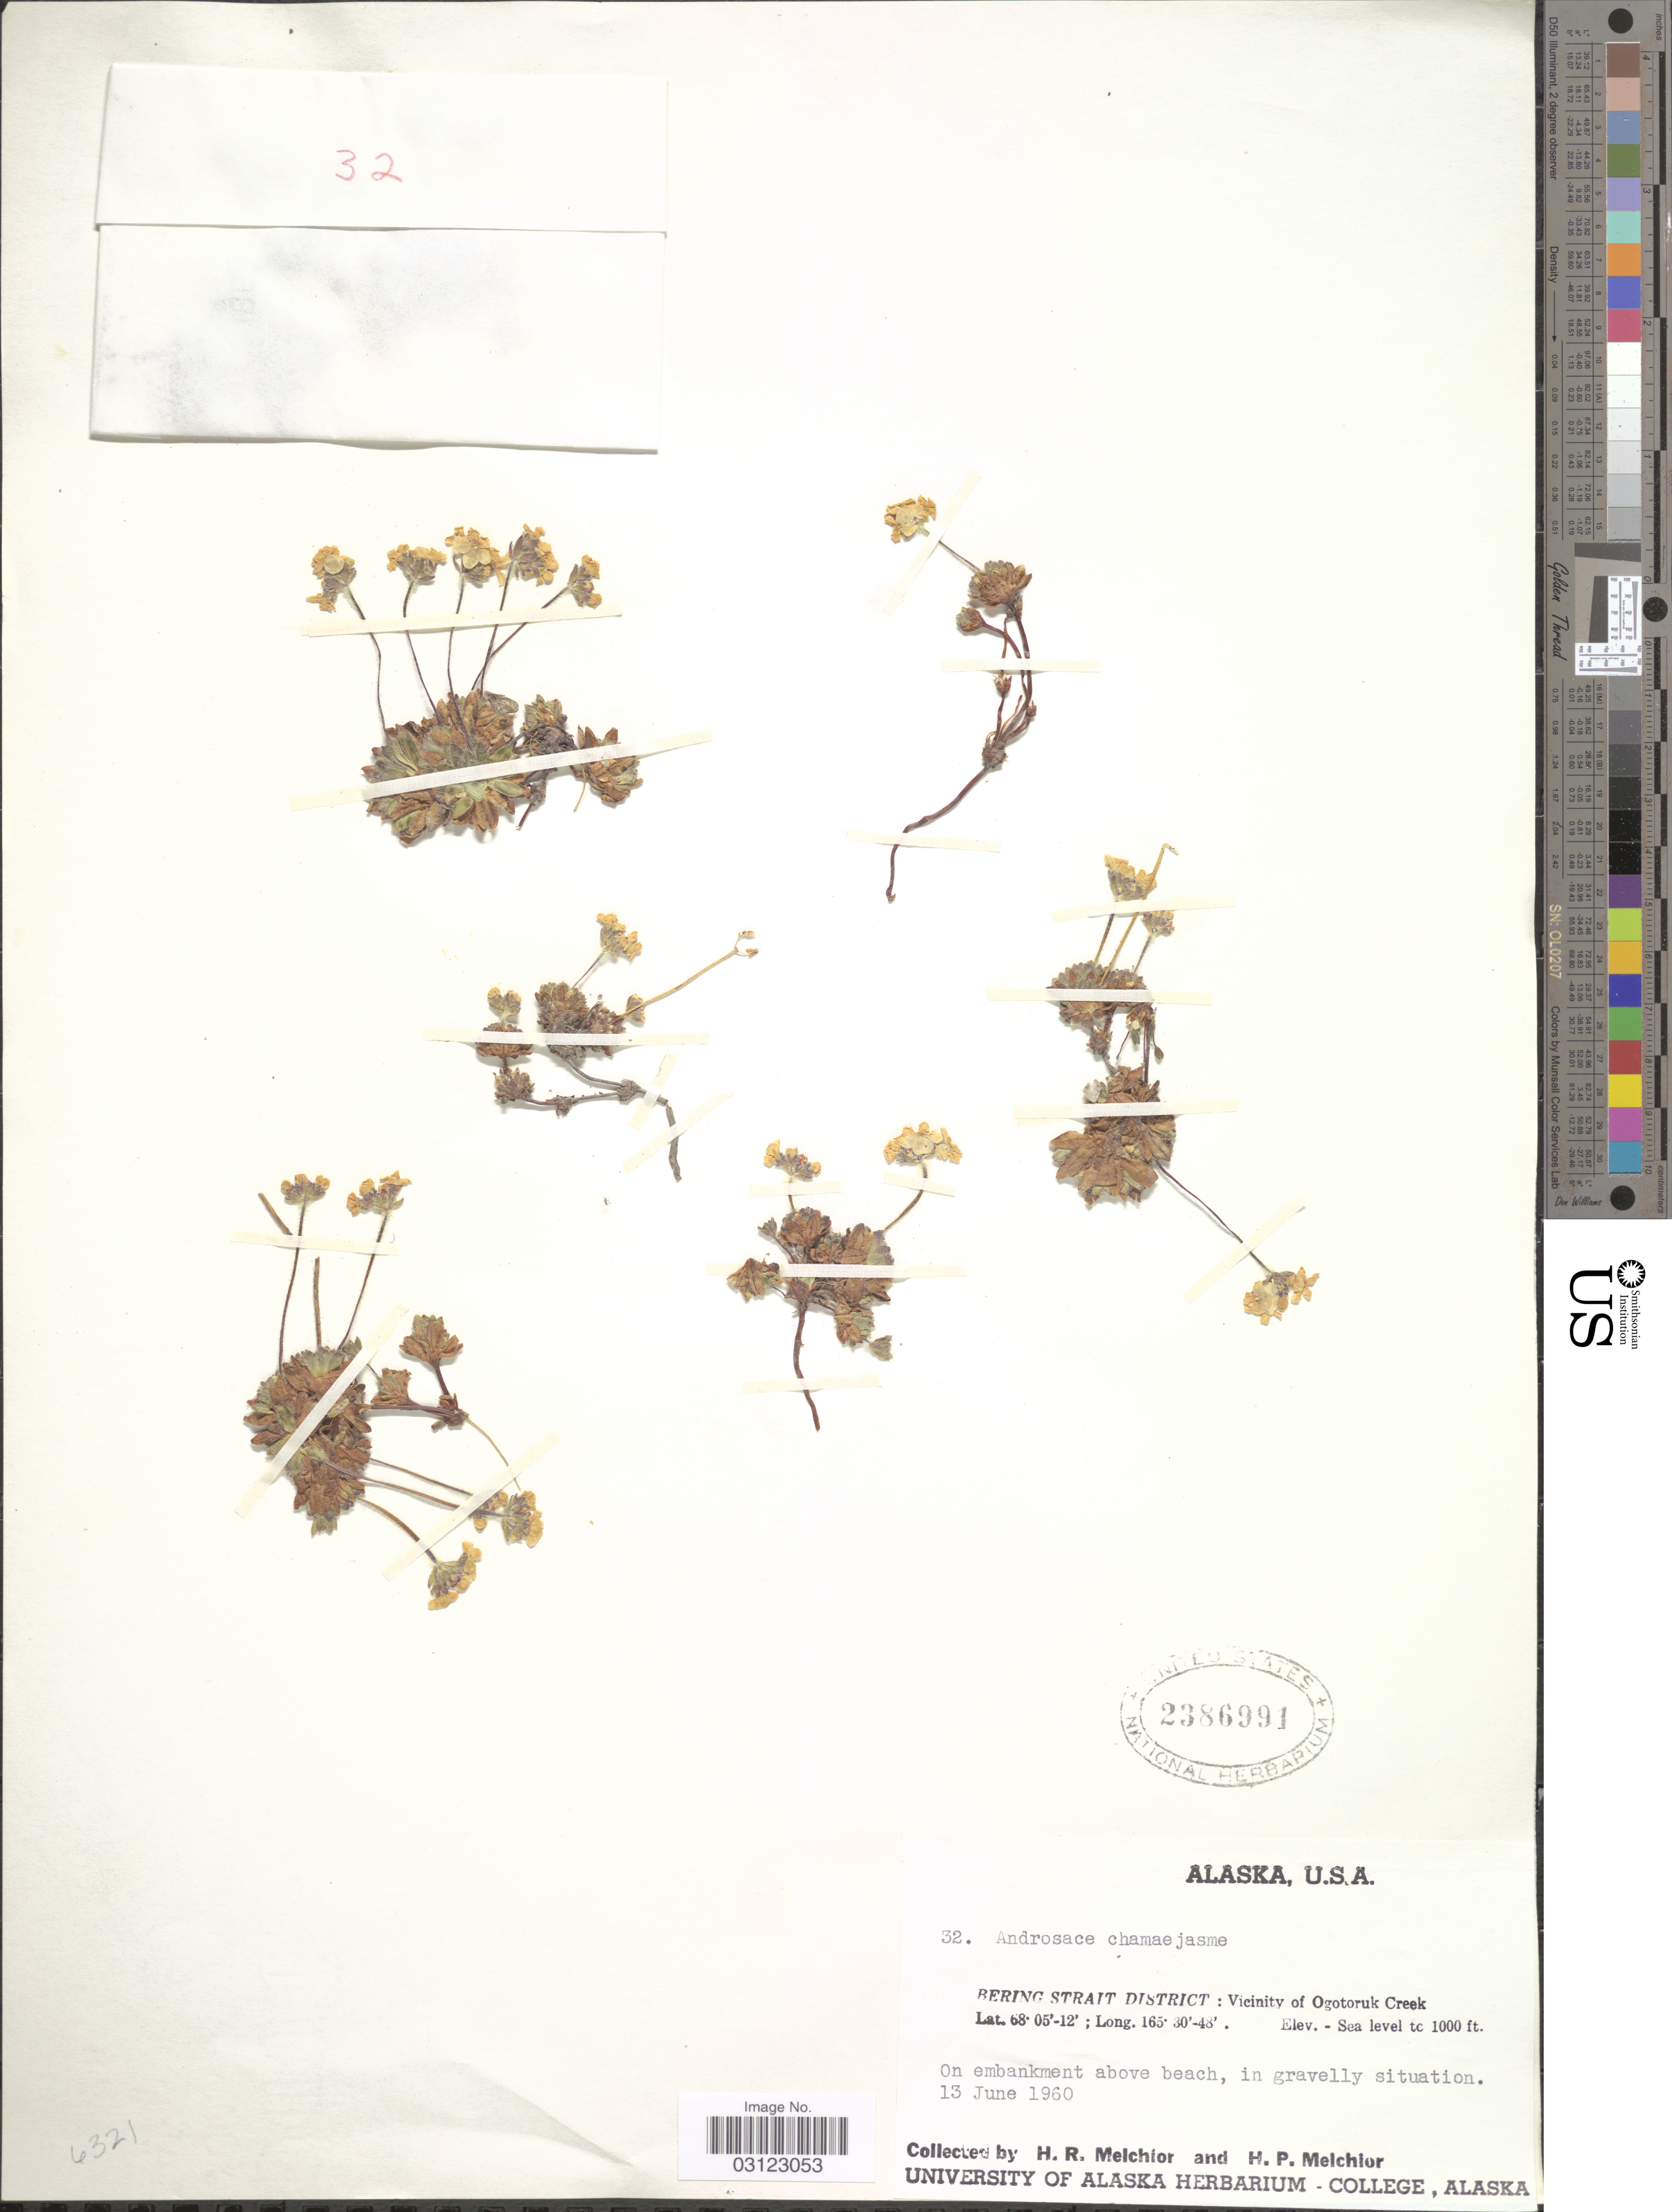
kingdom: Plantae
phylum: Tracheophyta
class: Magnoliopsida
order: Ericales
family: Primulaceae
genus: Androsace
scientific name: Androsace chamaejasme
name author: Wulfen ex Host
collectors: H. R. Melchior & H. P. Melchior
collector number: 32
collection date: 1960-06-13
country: United States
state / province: Alaska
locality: U.S.A. Bering Strait District: Vicinity of Ogotoruk Creek. On embankment above beach.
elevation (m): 0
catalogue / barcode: US 2386991